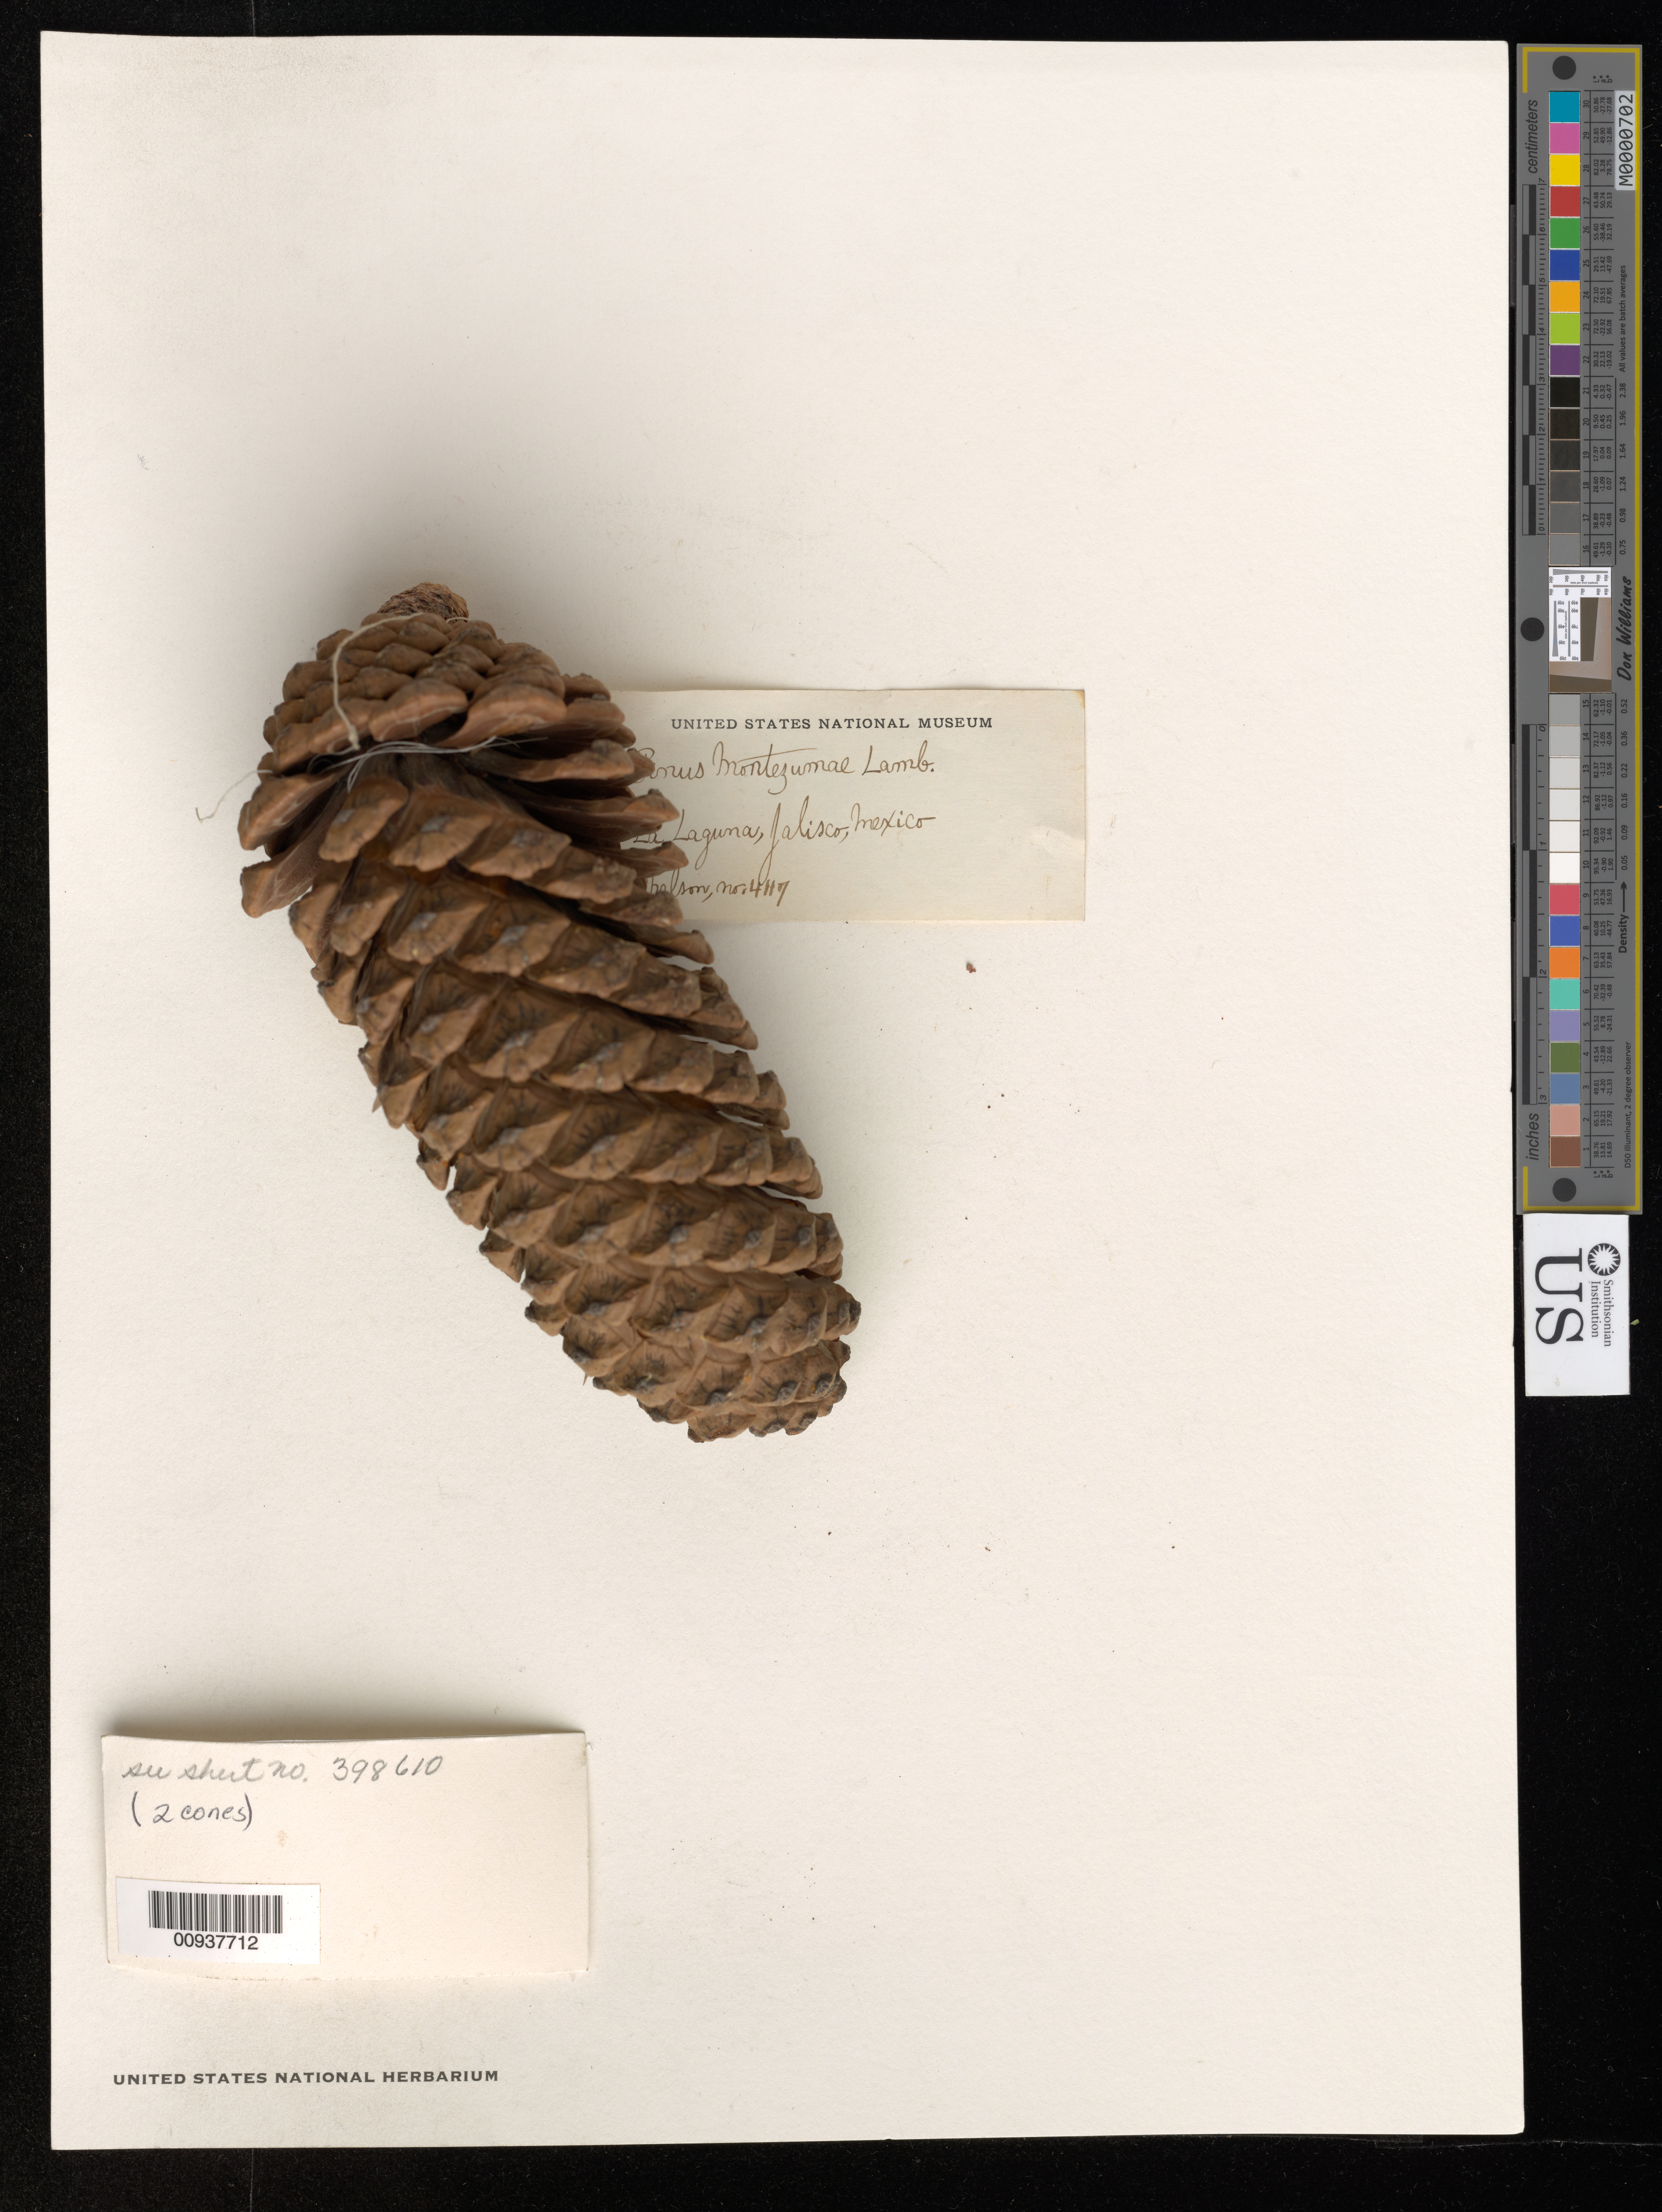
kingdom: Plantae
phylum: Tracheophyta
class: Pinopsida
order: Pinales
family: Pinaceae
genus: Pinus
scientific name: Pinus montezumae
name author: Lamb.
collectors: E. W. Nelson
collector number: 4117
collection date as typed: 25 Mar 1897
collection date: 1897-03-25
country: Mexico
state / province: Jalisco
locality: La laguna, Sierra de Juanacatlan.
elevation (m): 1829